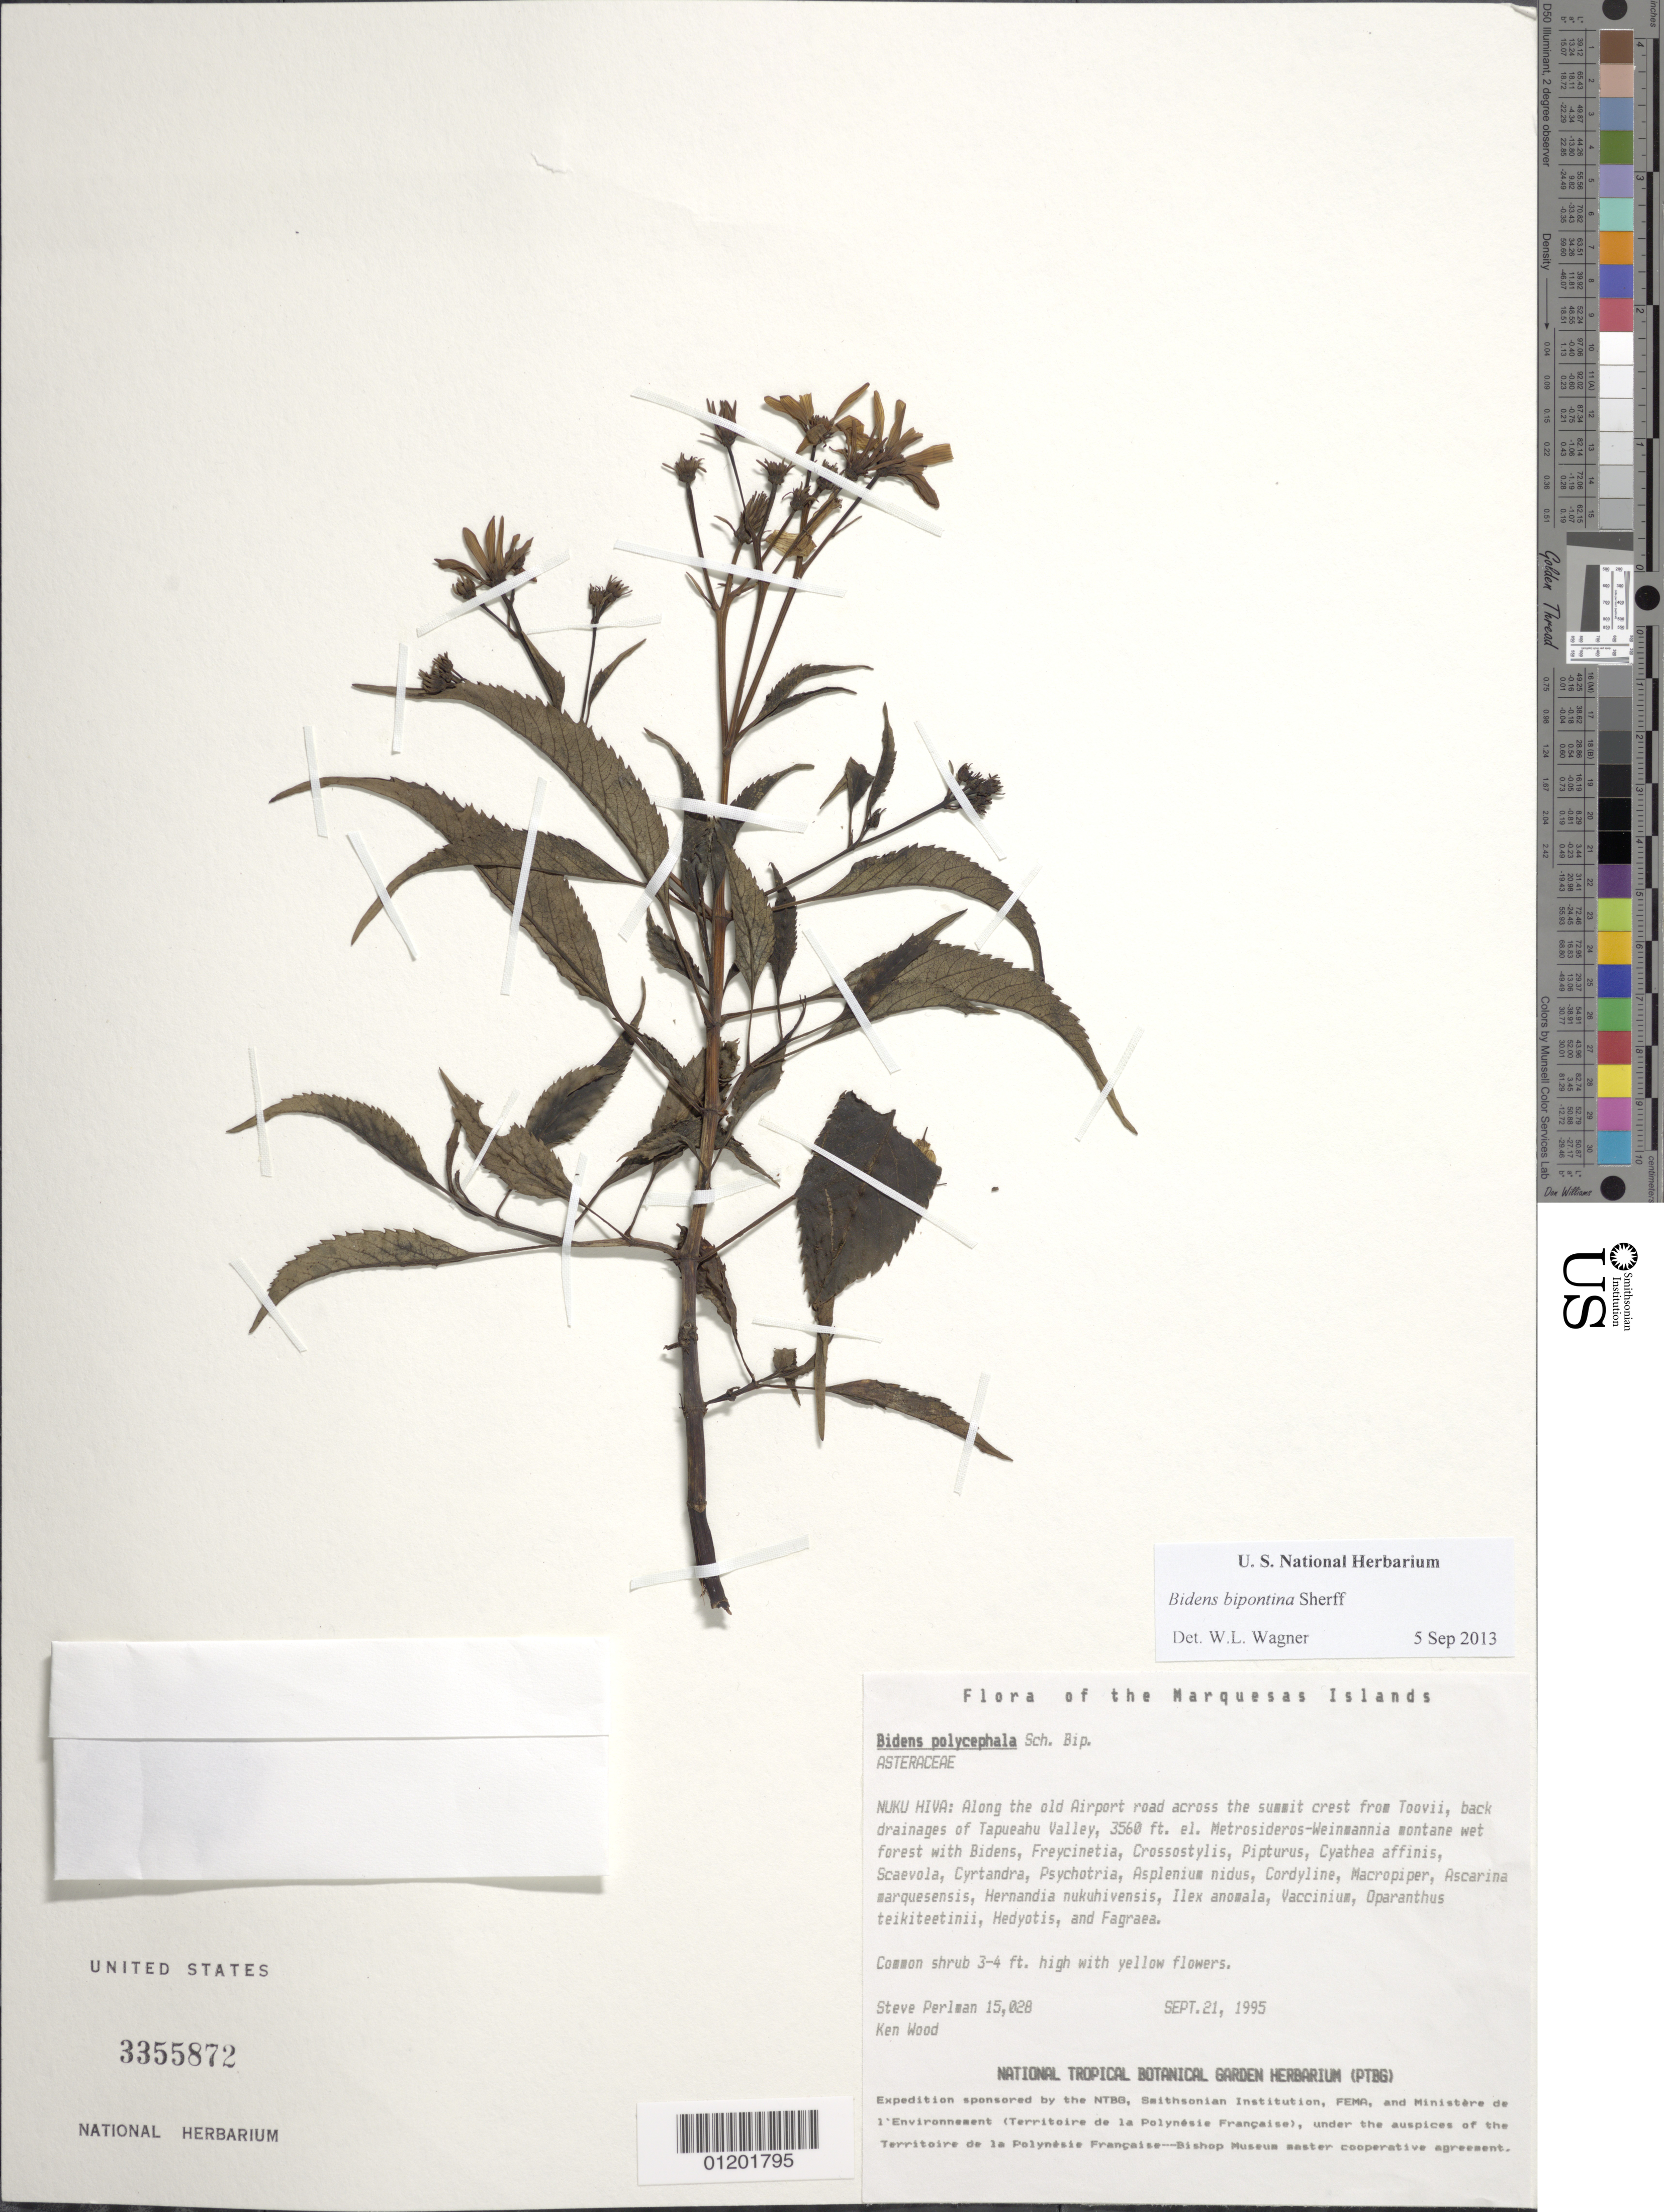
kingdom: Plantae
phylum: Tracheophyta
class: Magnoliopsida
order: Asterales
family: Asteraceae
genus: Bidens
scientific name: Bidens bipontina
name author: Sherff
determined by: Wagner, W. L., (BOT), Smithsonian Institution - National Museum of Natural History (UNITED STATES)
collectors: S. P. Perlman & K. R. Wood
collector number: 15028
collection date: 1995-09-21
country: French Polynesia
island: Nuku Hiva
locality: Along old Airport road, across summit crest from Toovii, back drainages of Tapueahu Valley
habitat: In Metrosideros-Weinmannia montane wet forest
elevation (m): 1085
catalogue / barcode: US 3355872